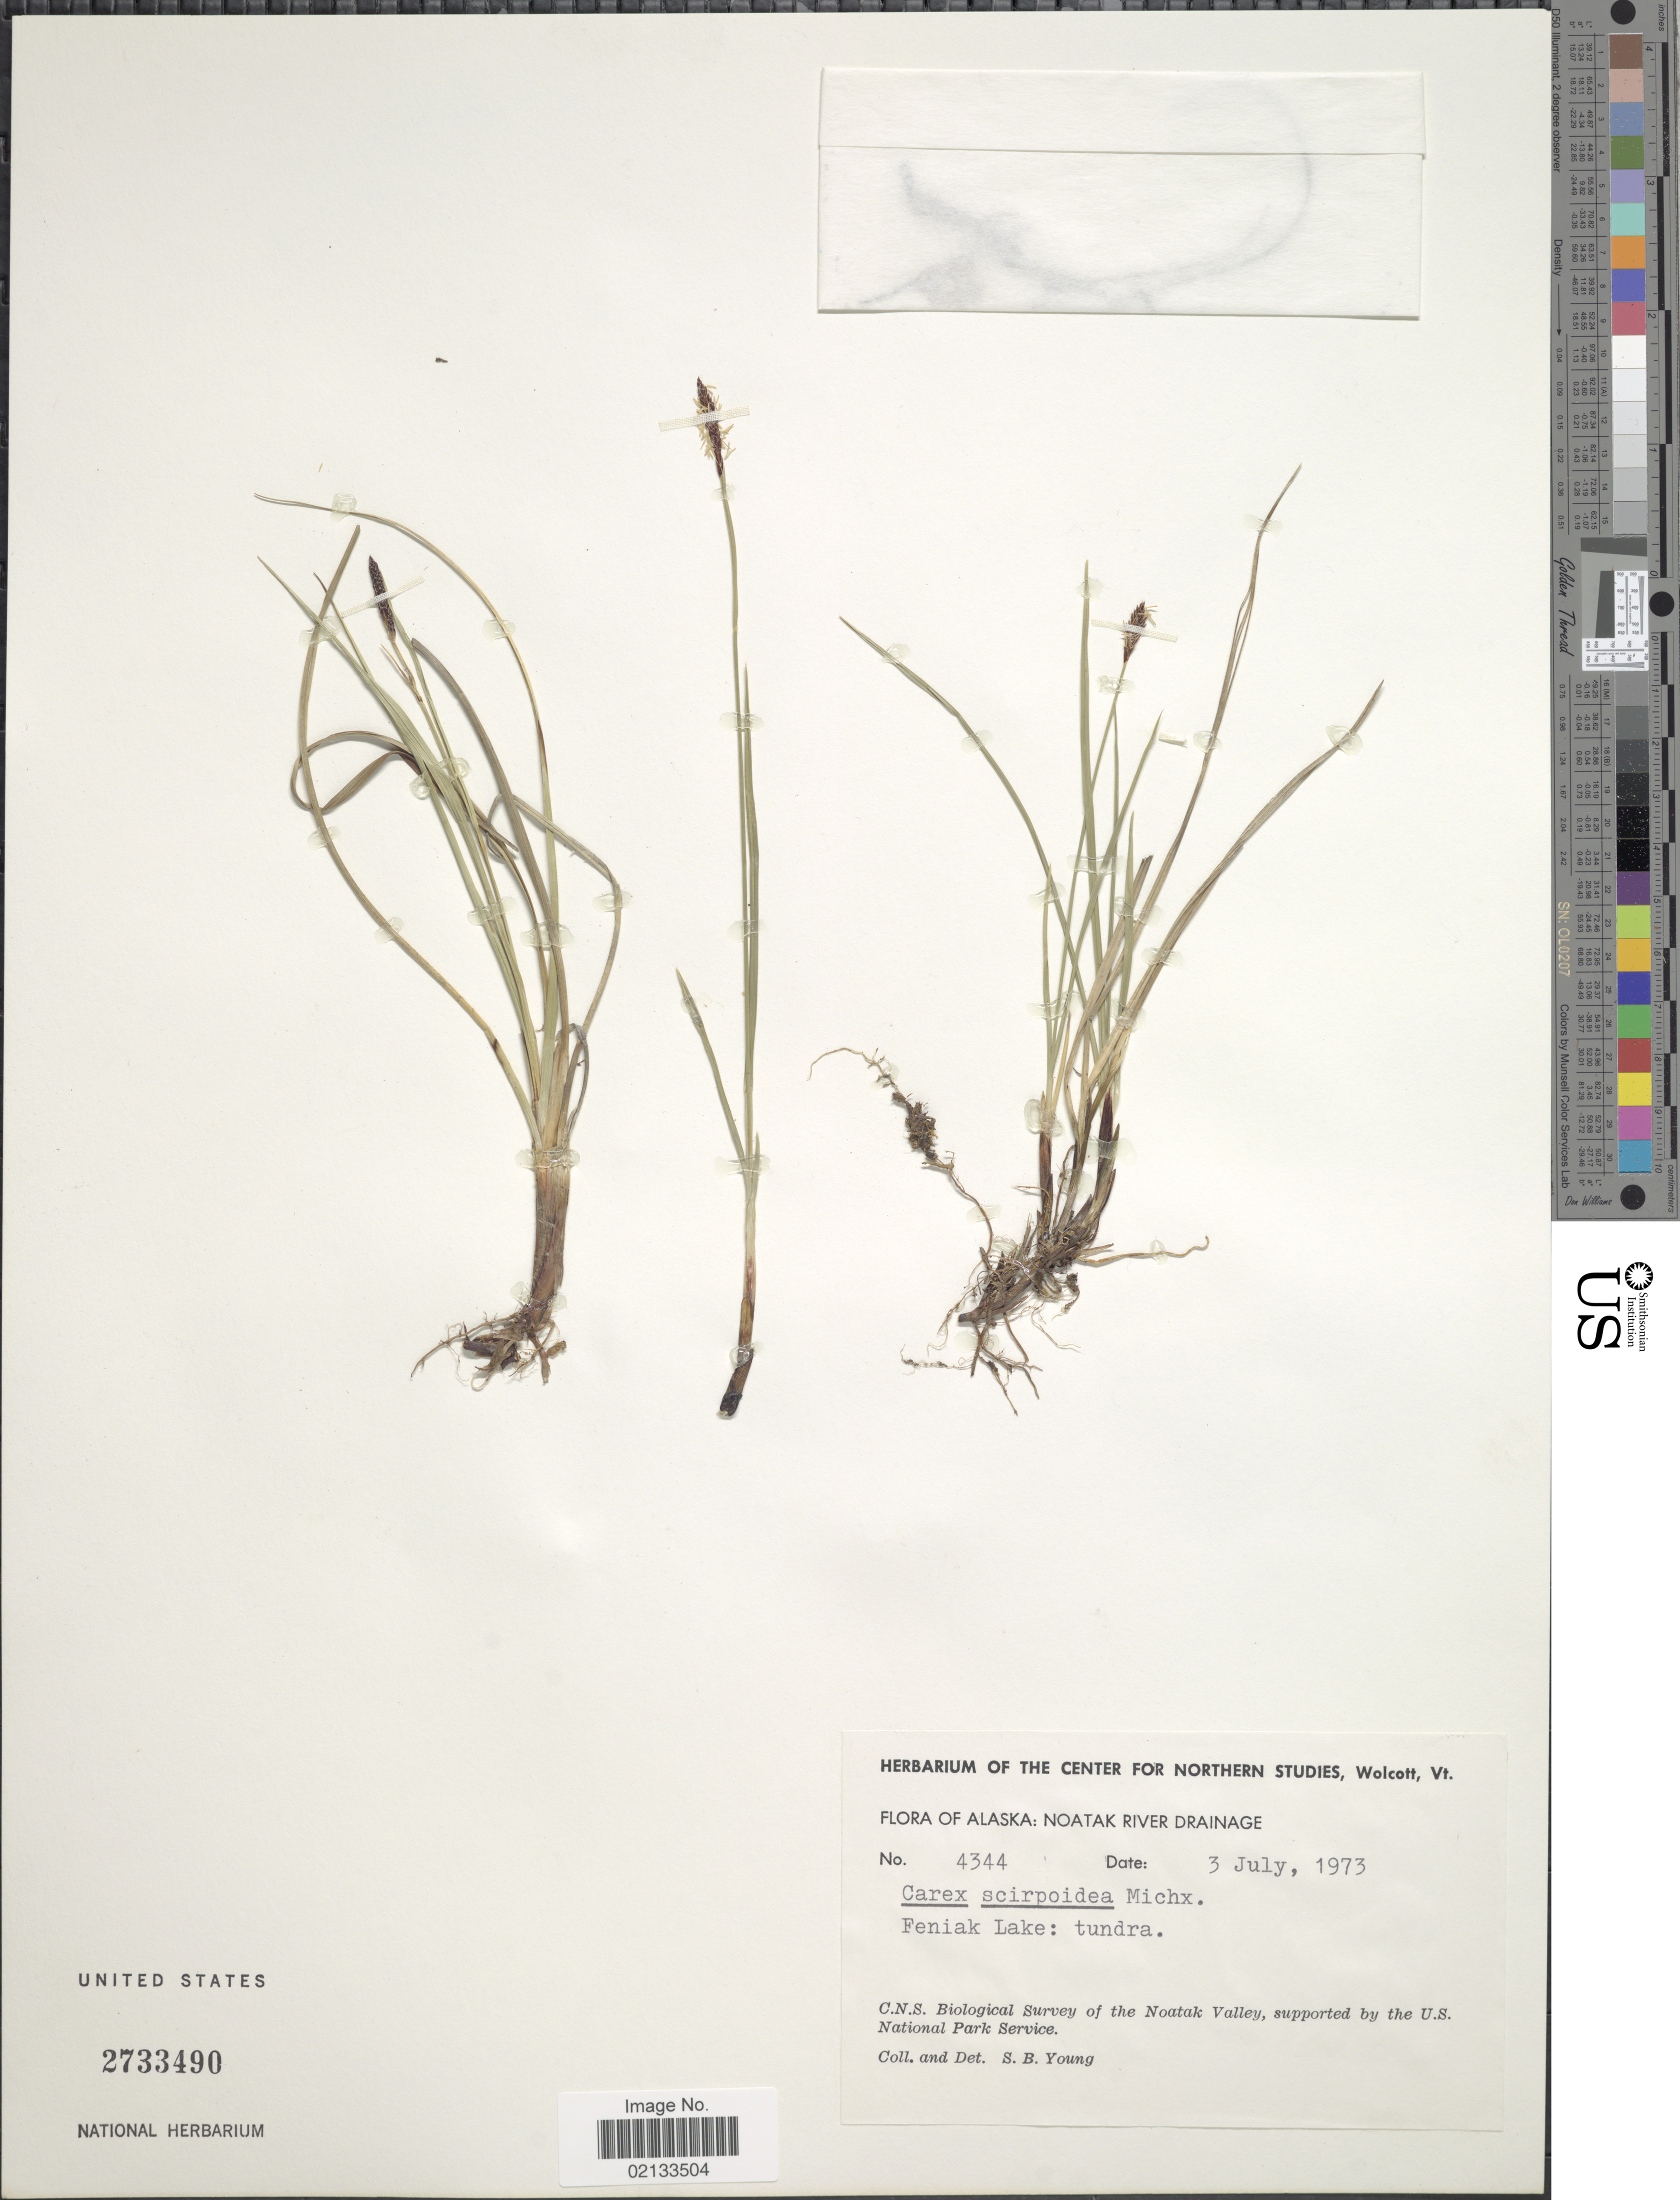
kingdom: Plantae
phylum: Tracheophyta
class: Liliopsida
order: Poales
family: Cyperaceae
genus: Carex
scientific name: Carex scirpoidea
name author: Michx.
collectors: S. Young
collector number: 4344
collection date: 1973-07-03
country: United States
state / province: Alaska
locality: Noatak River Drainage, Feniak Lake: tundra, C.N.S Biological Survey of the Noatak Valley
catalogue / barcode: US 2733490